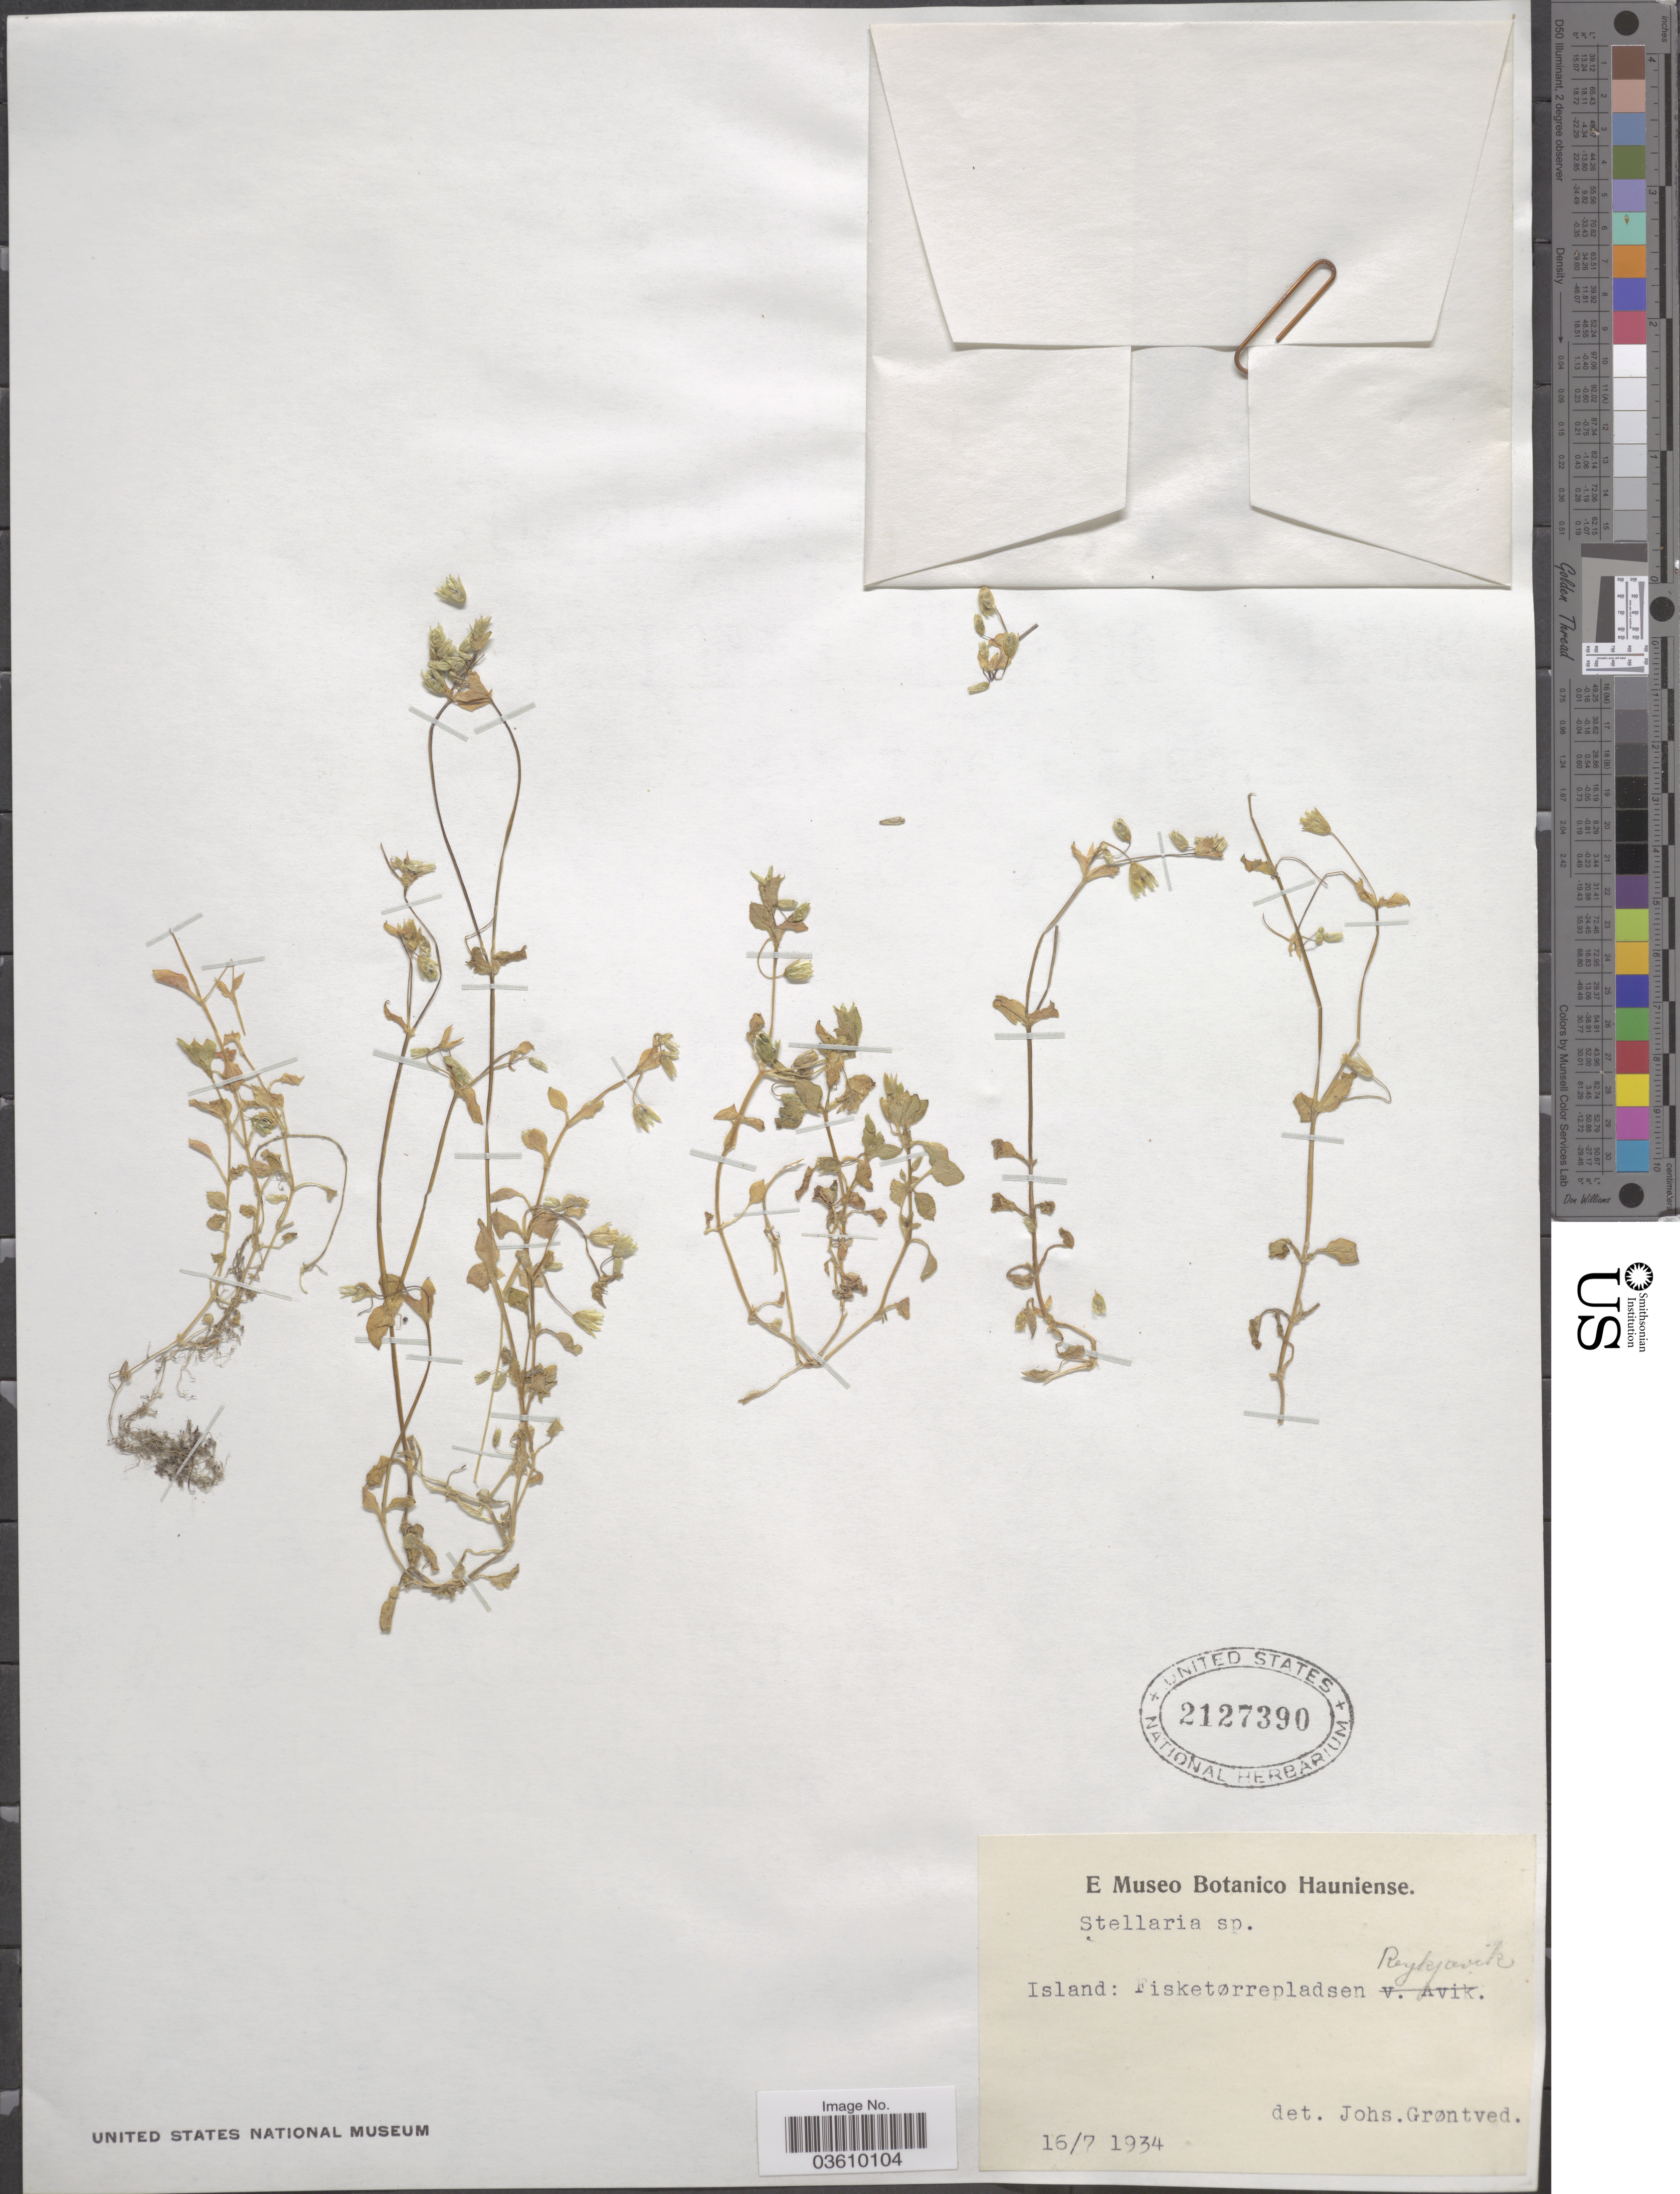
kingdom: Plantae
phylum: Tracheophyta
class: Magnoliopsida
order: Caryophyllales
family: Caryophyllaceae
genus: Stellaria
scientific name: Stellaria sp.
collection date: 1934-07-16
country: Iceland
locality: Island: Fisketørrepladsen Reykjavik.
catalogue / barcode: US 2127390